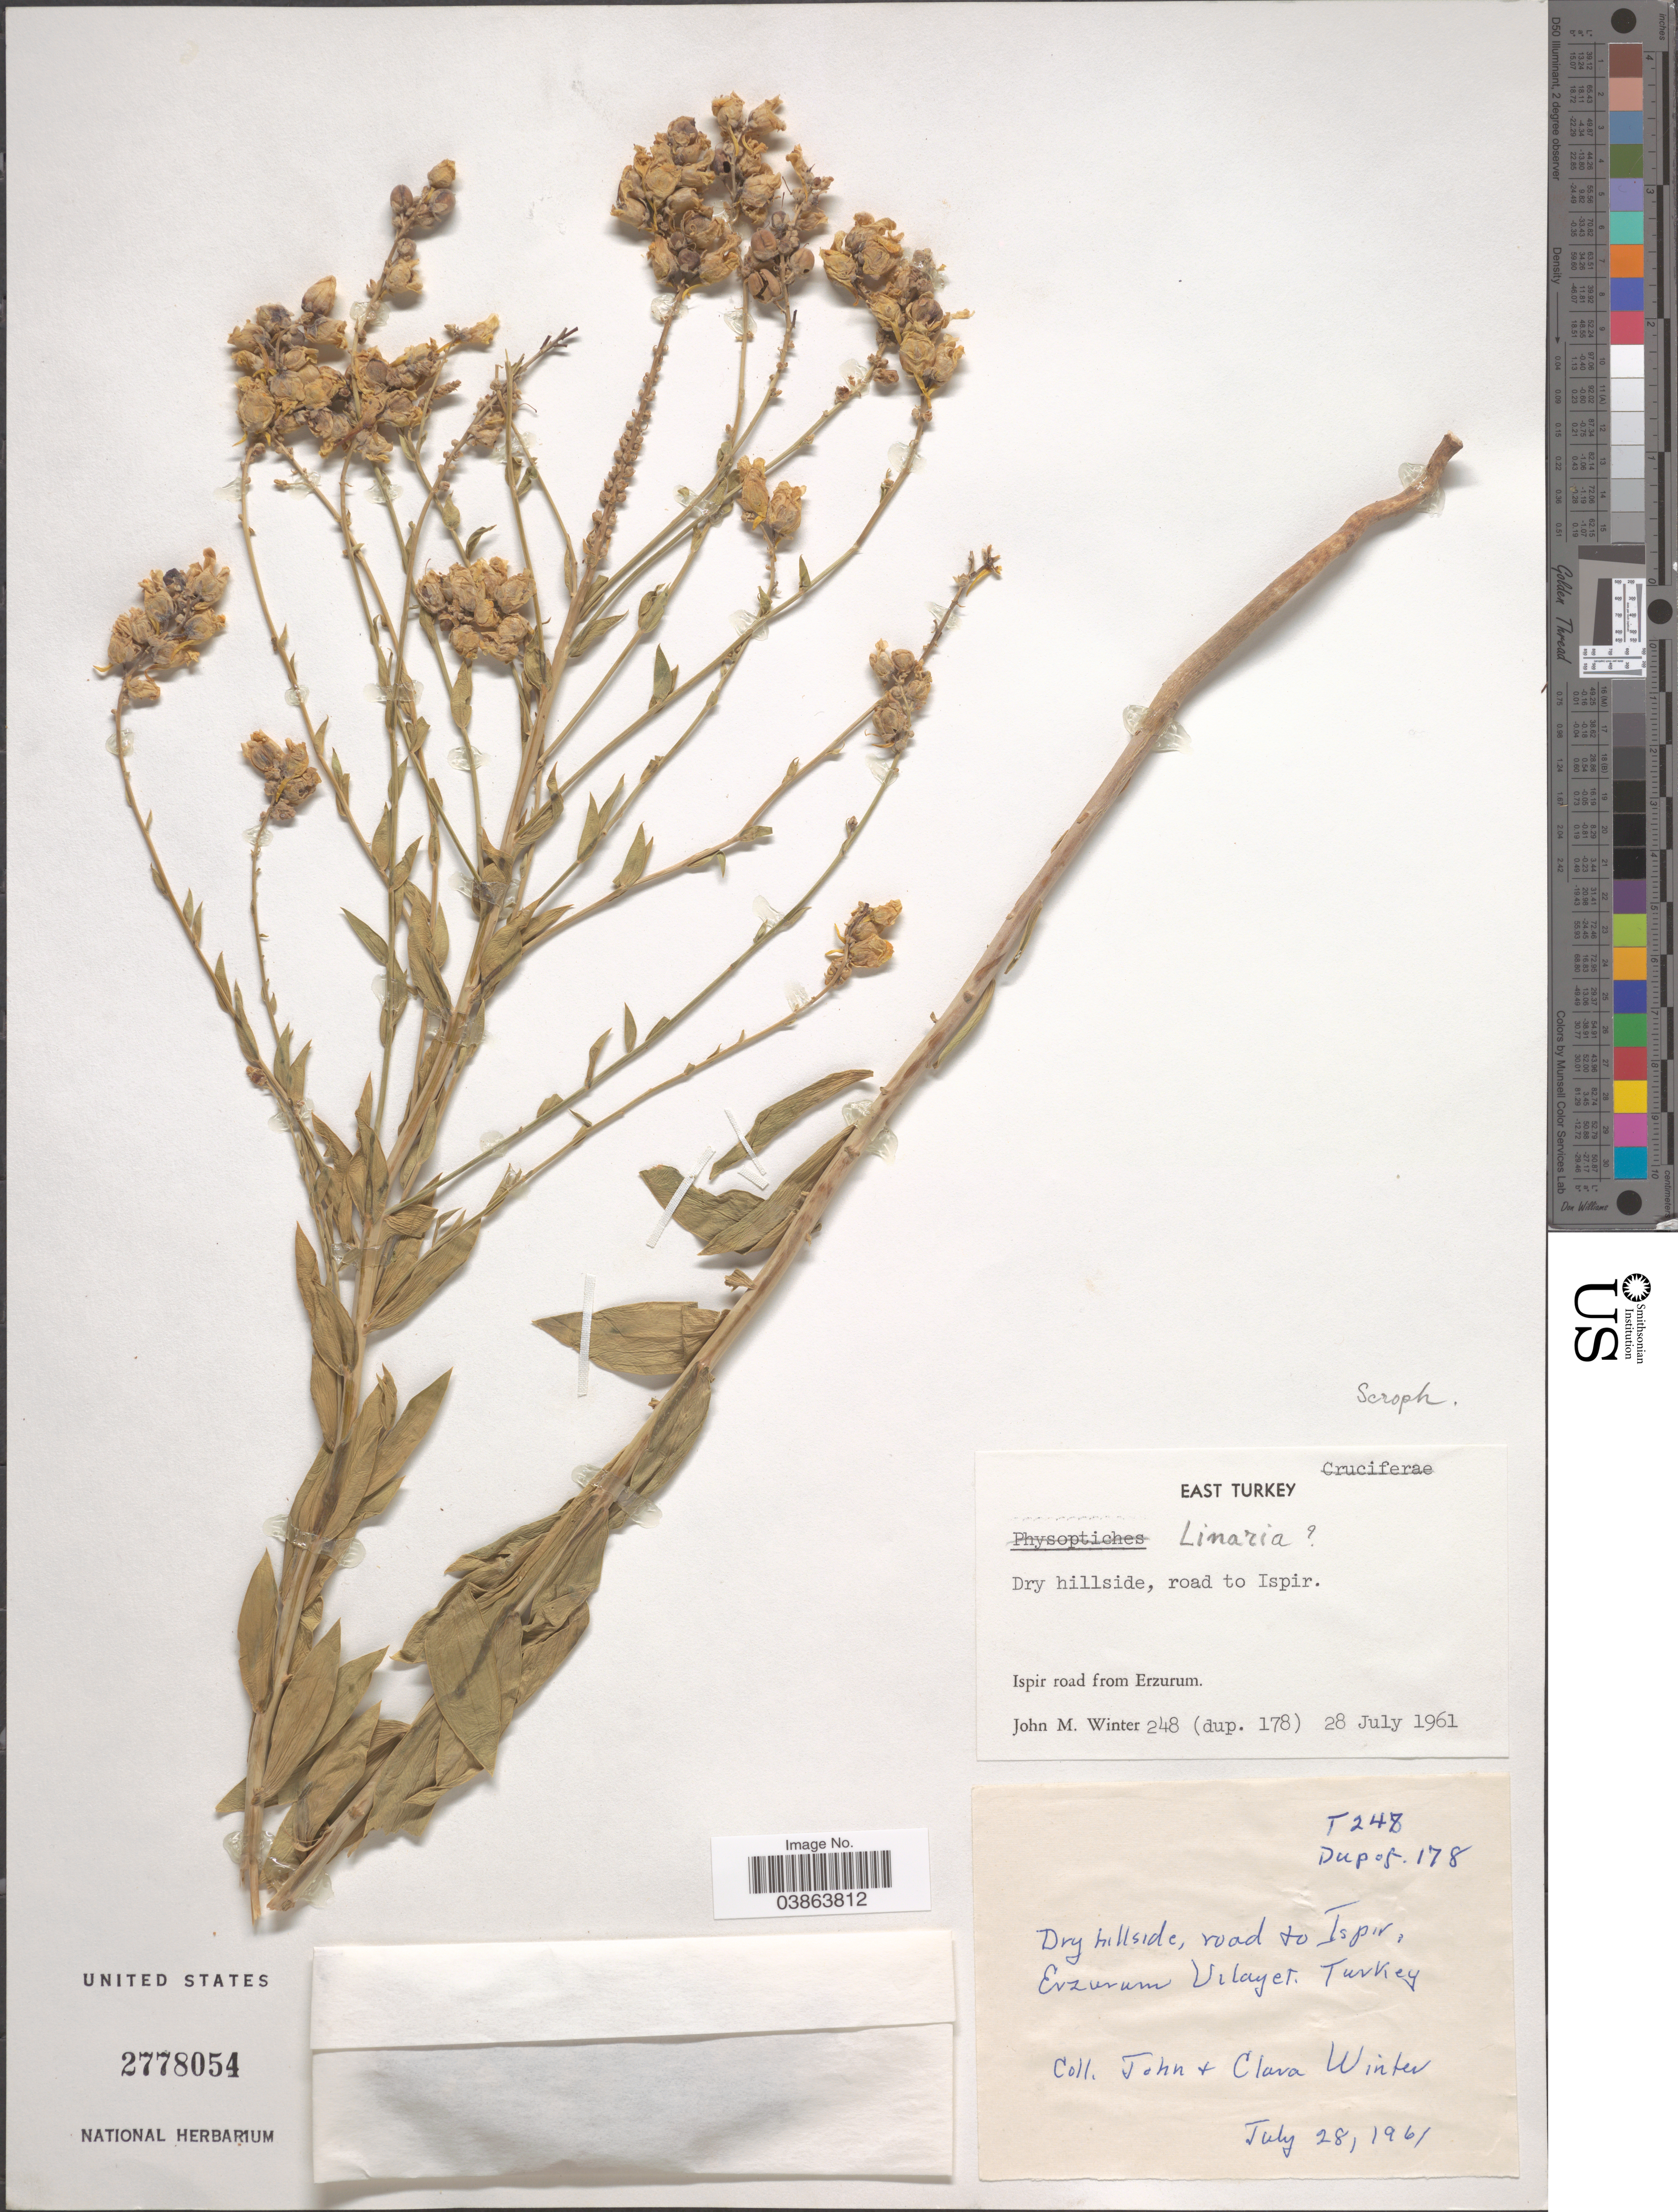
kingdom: Plantae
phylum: Tracheophyta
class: Magnoliopsida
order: Lamiales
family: Plantaginaceae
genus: Linaria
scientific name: Linaria sp.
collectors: J. M. Winter & C. Winter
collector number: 248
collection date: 1961-07-28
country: Turkey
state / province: Erzurum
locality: East Turkey. Ispir road from Erzurum. Road to Ispir. Erzurum Vilayet.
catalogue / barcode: US 2778054